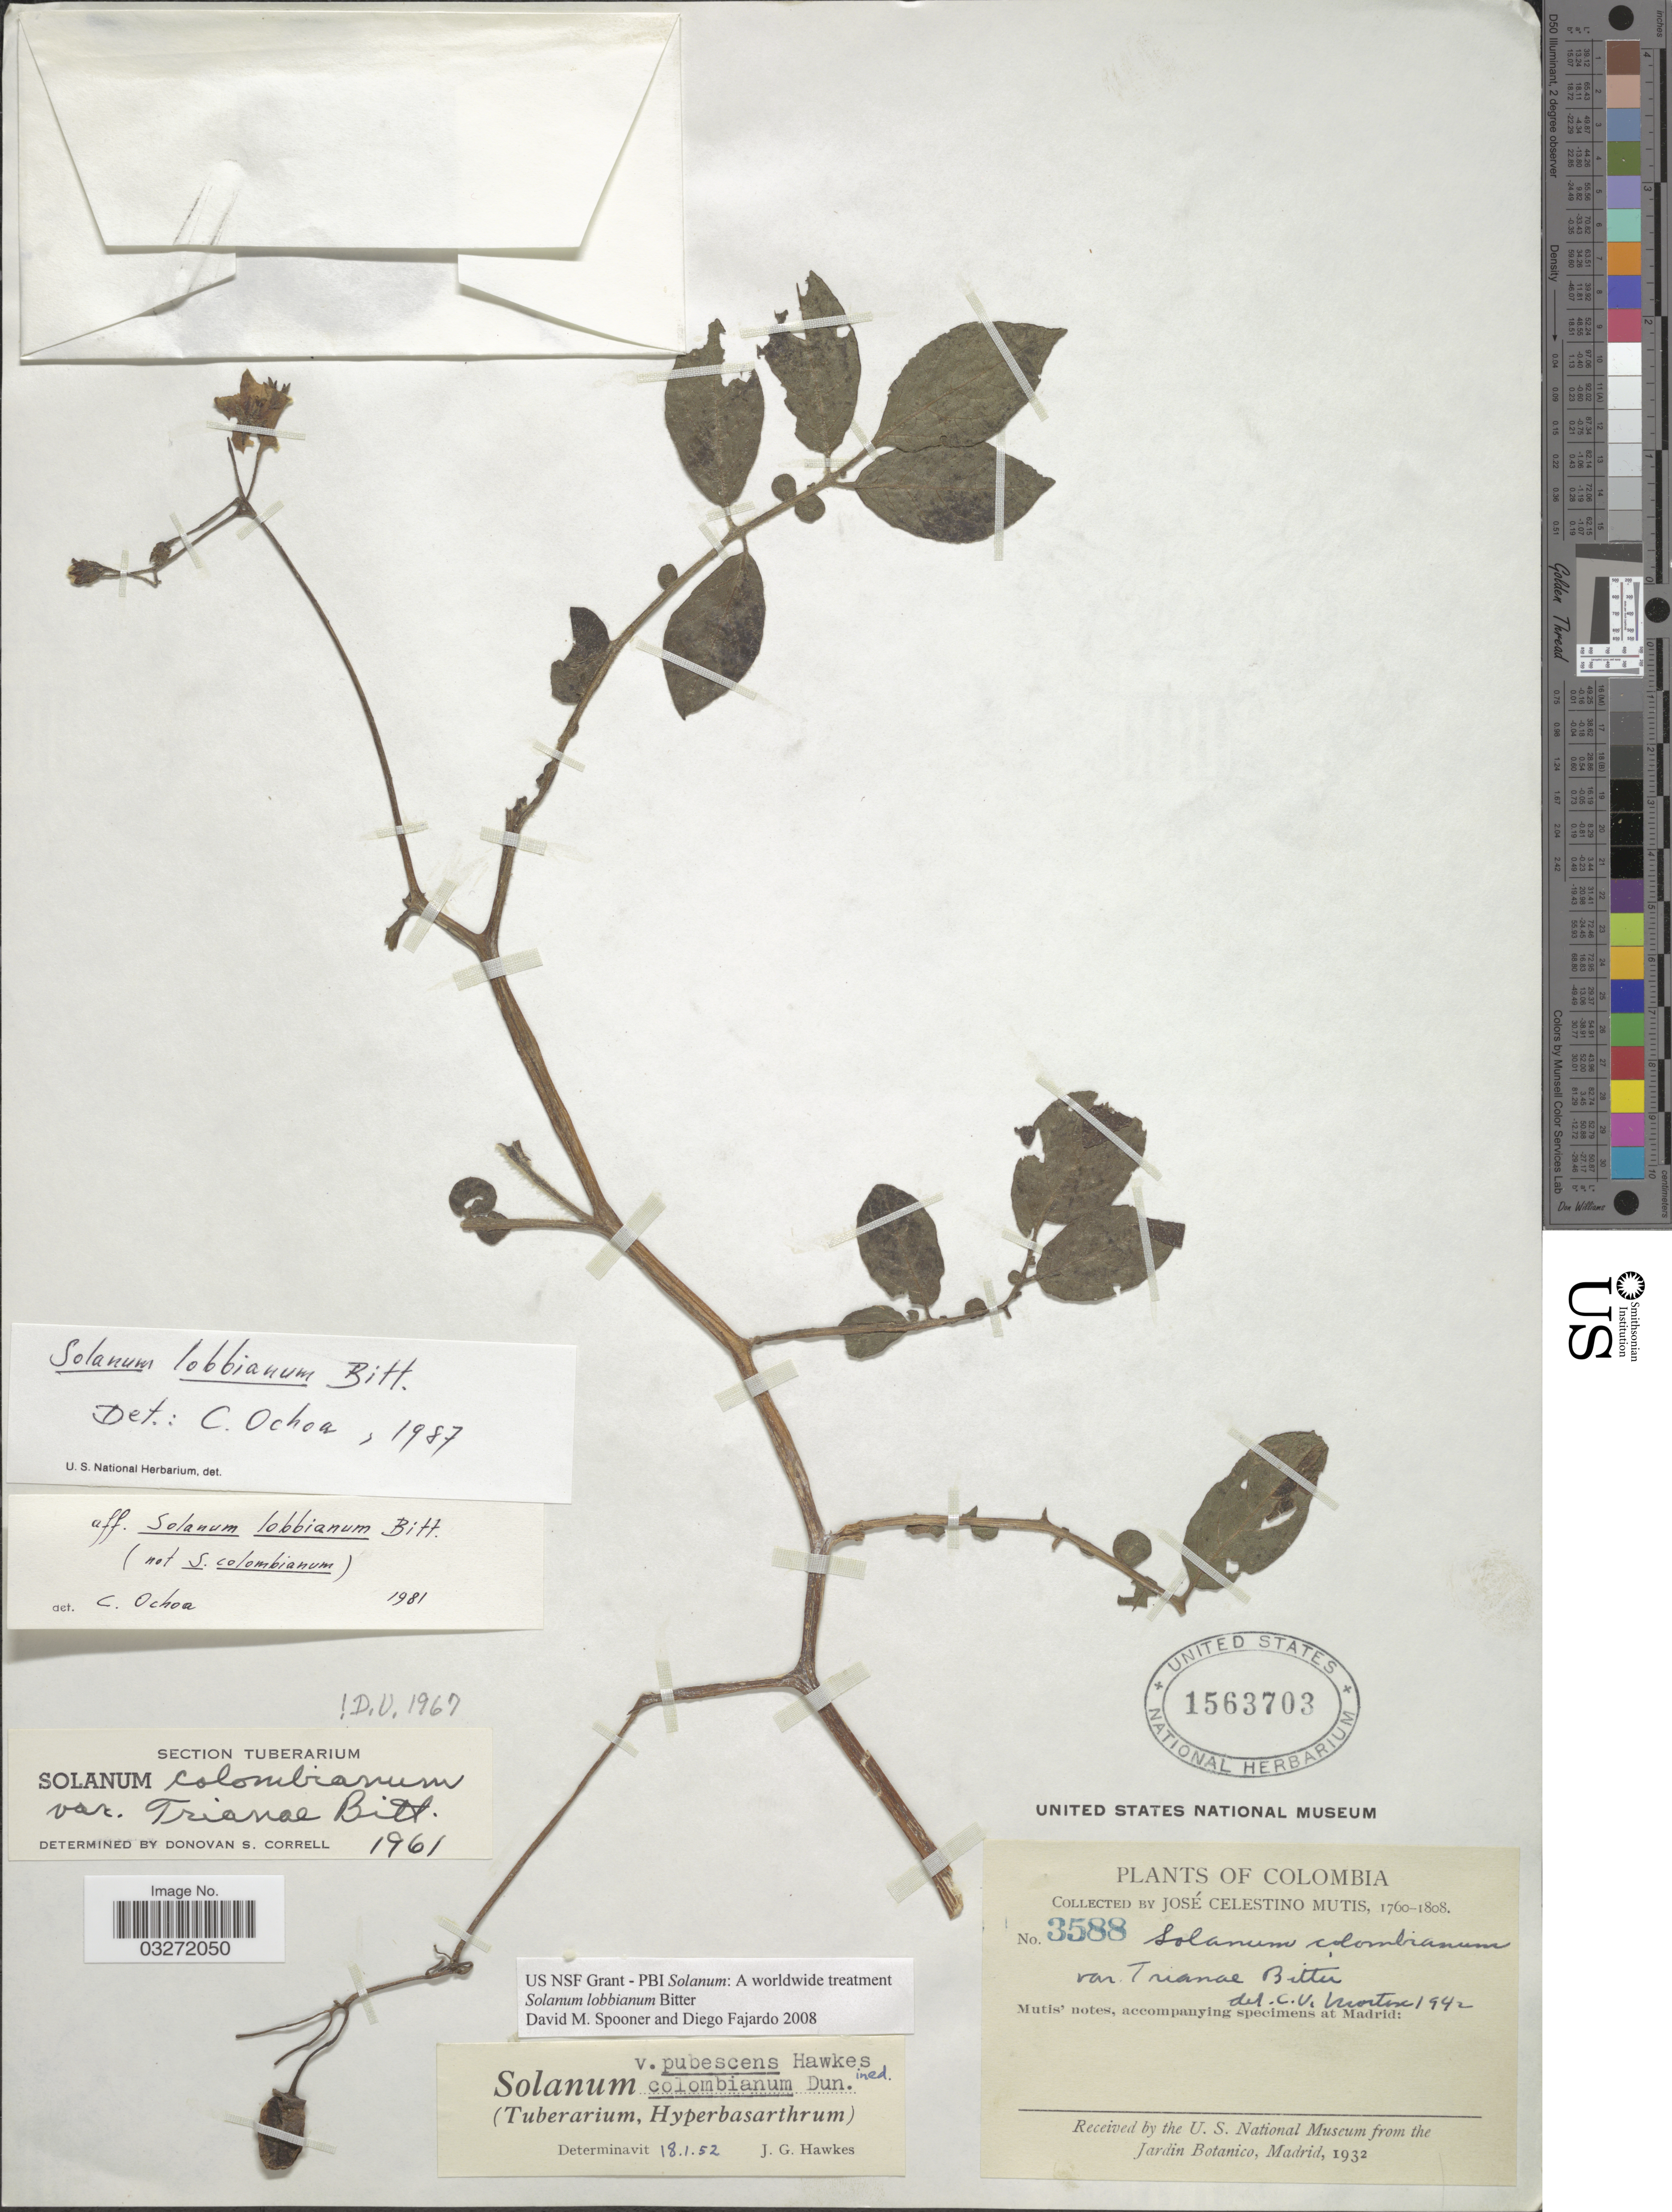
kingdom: Plantae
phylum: Tracheophyta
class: Magnoliopsida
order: Solanales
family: Solanaceae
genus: Solanum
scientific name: Solanum lobbianum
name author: Bitter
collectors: J. C. B. Mutis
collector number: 3588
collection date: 1760/1808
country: Colombia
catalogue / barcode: US 1563703